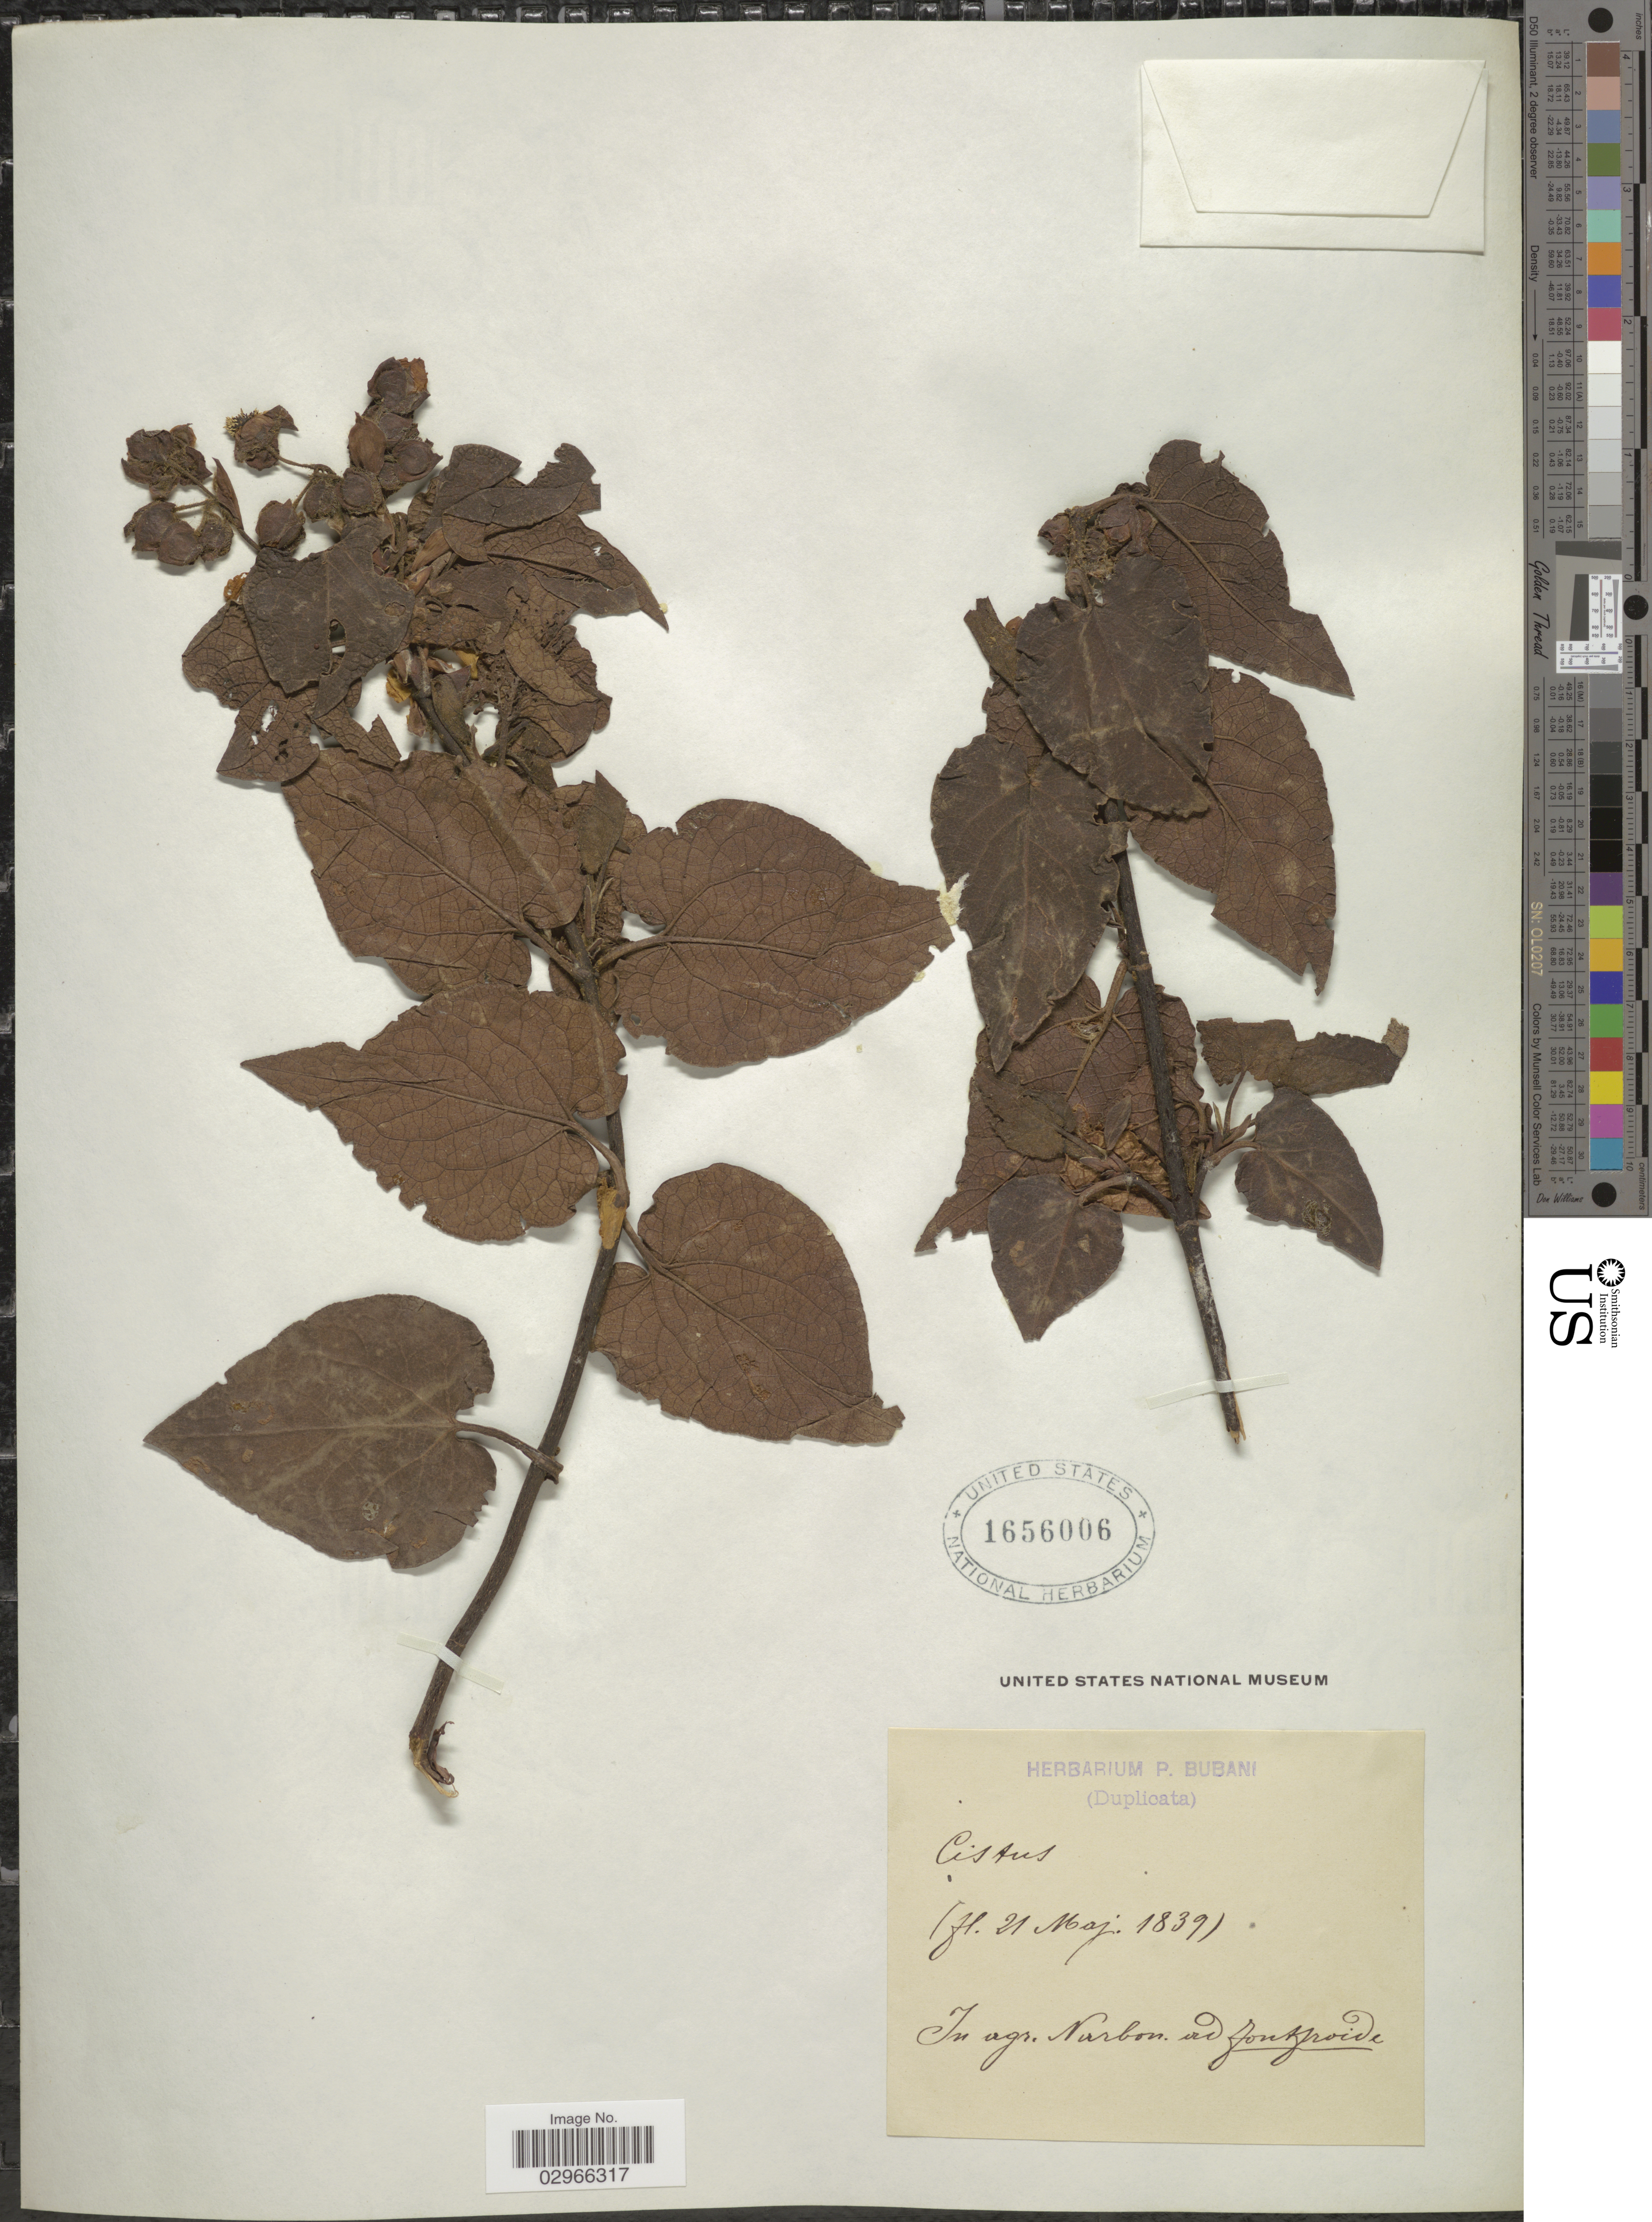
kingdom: Plantae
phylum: Tracheophyta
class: Magnoliopsida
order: Malvales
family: Cistaceae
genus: Cistus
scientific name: Cistus sp.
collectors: ex herb. P. Bubani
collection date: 1839-05-21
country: France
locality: In agr. Narbon. ad Fontfroide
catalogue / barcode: US 1656006